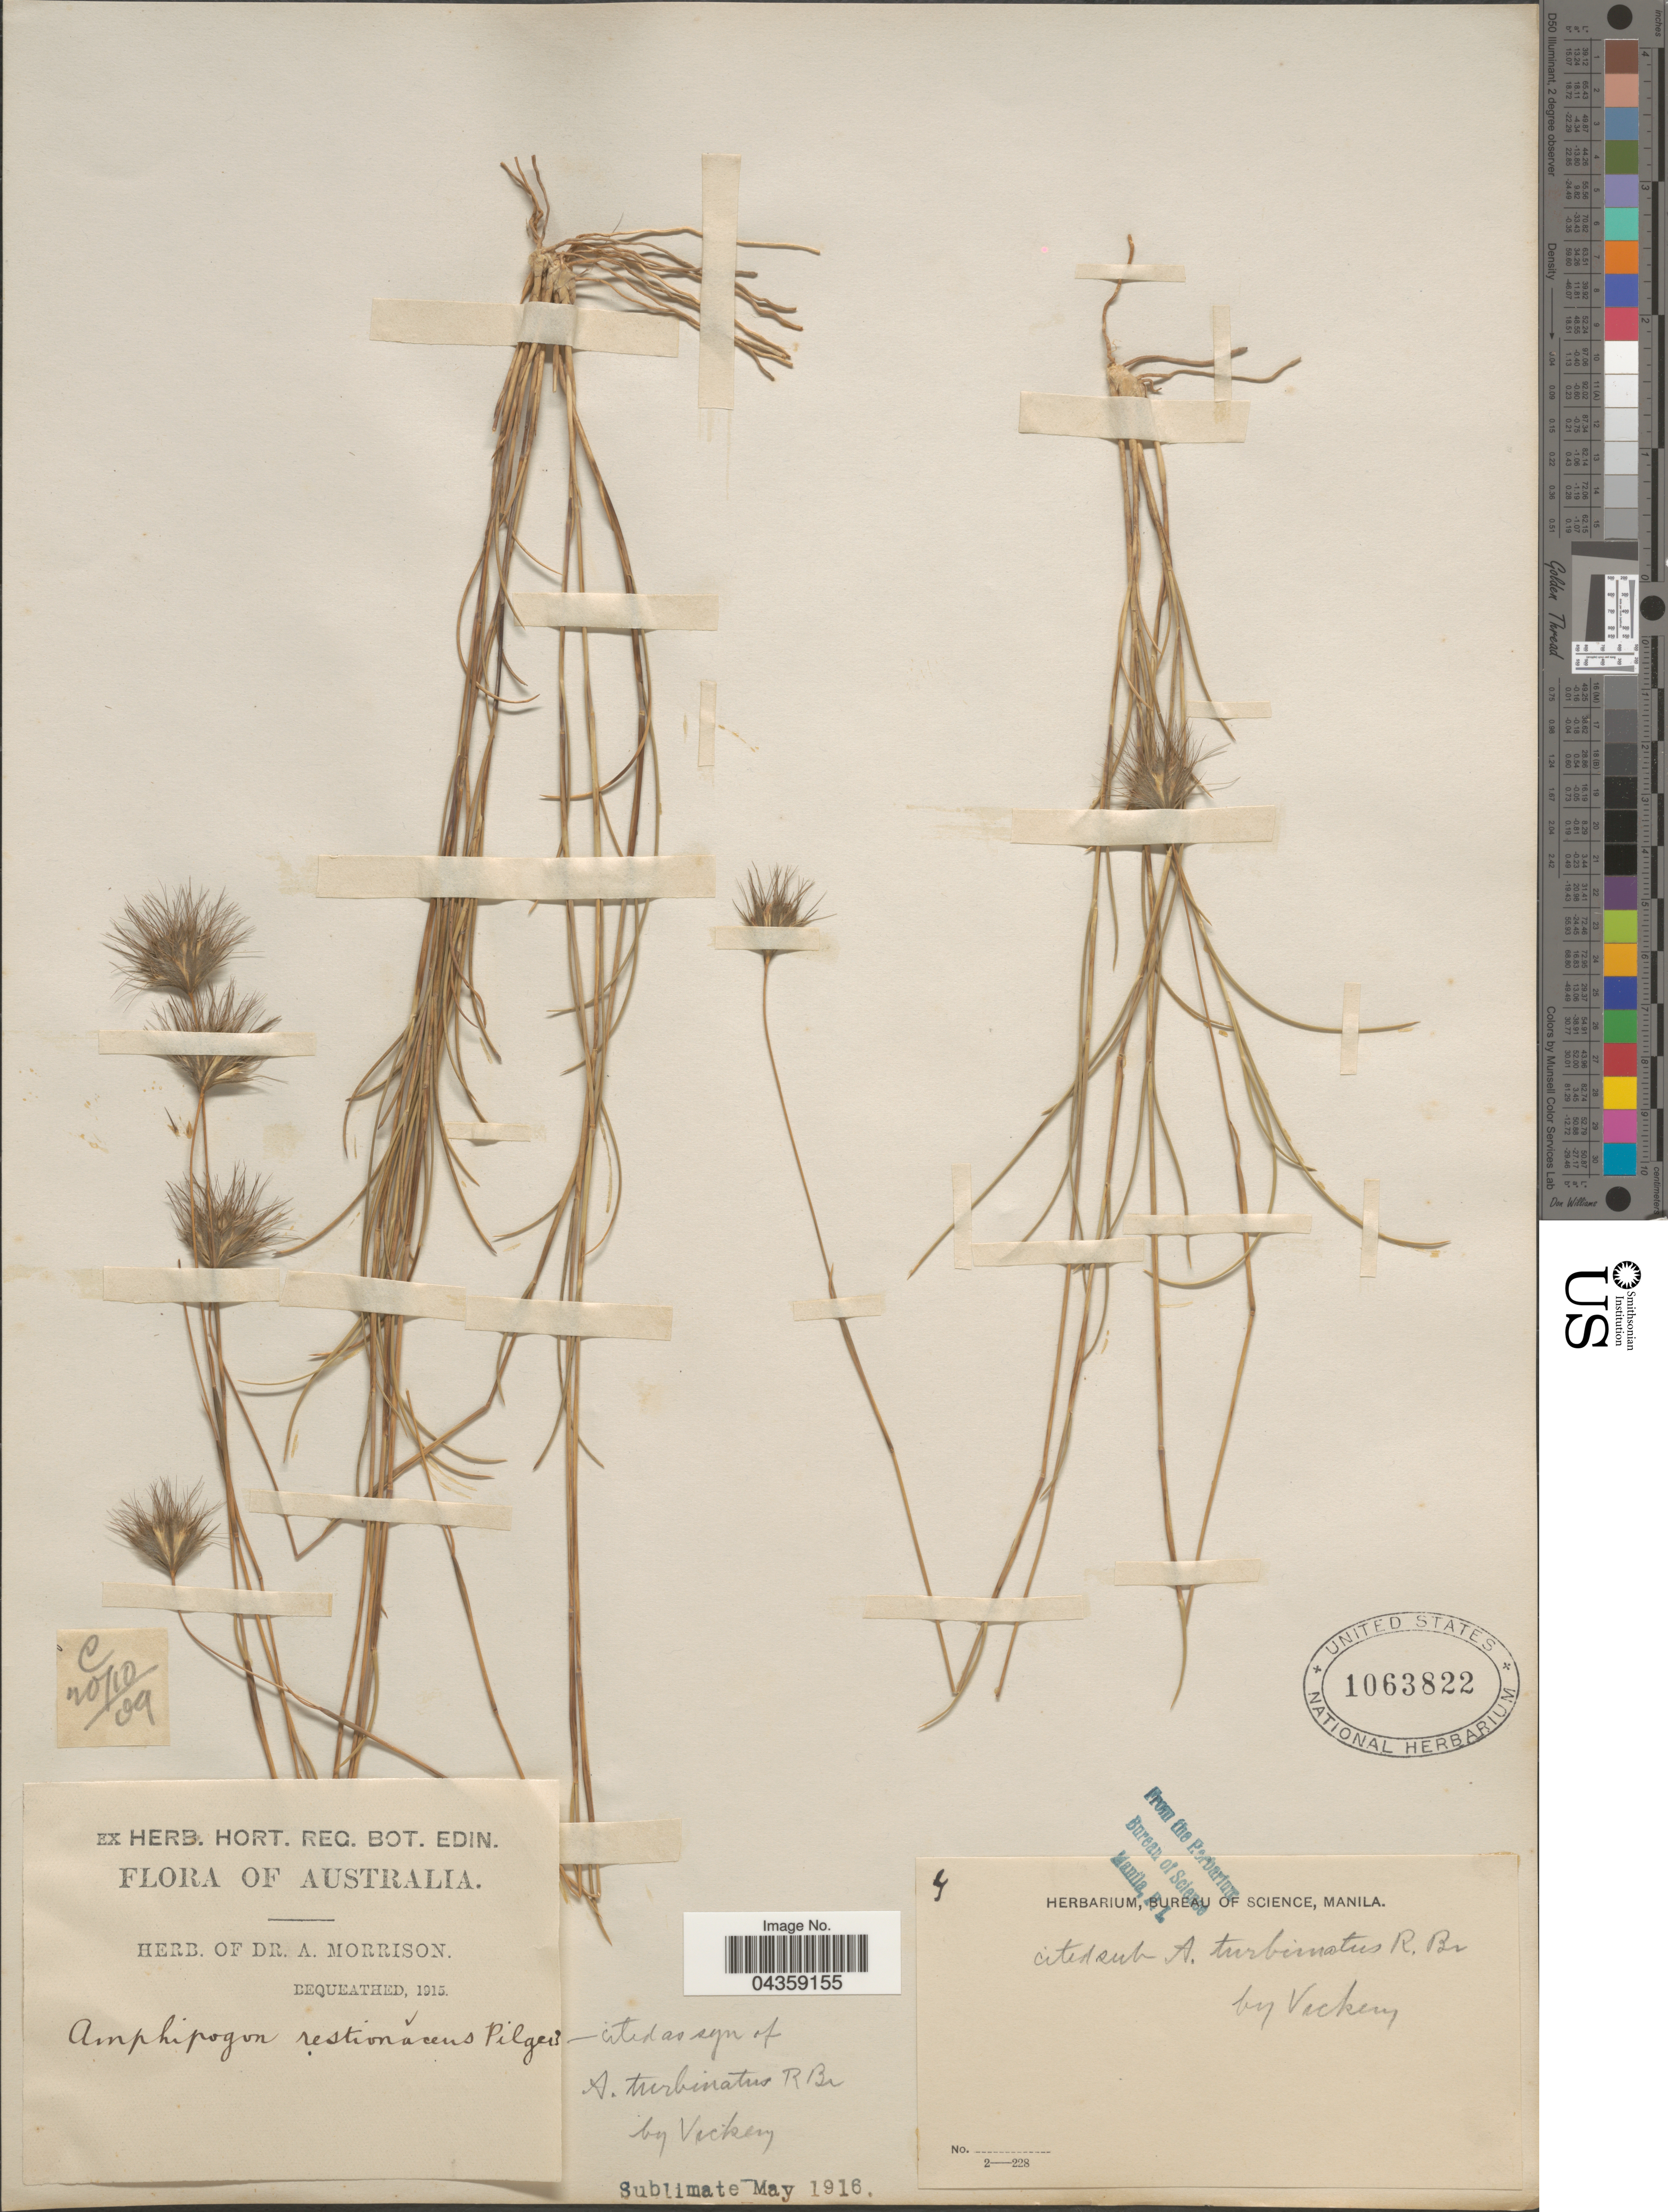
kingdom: Plantae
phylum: Tracheophyta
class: Liliopsida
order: Poales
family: Poaceae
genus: Amphipogon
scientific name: Amphipogon turbinatus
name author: R. Br.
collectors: ex herb. Dr. A. Morrison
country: Australia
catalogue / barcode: US 1063822